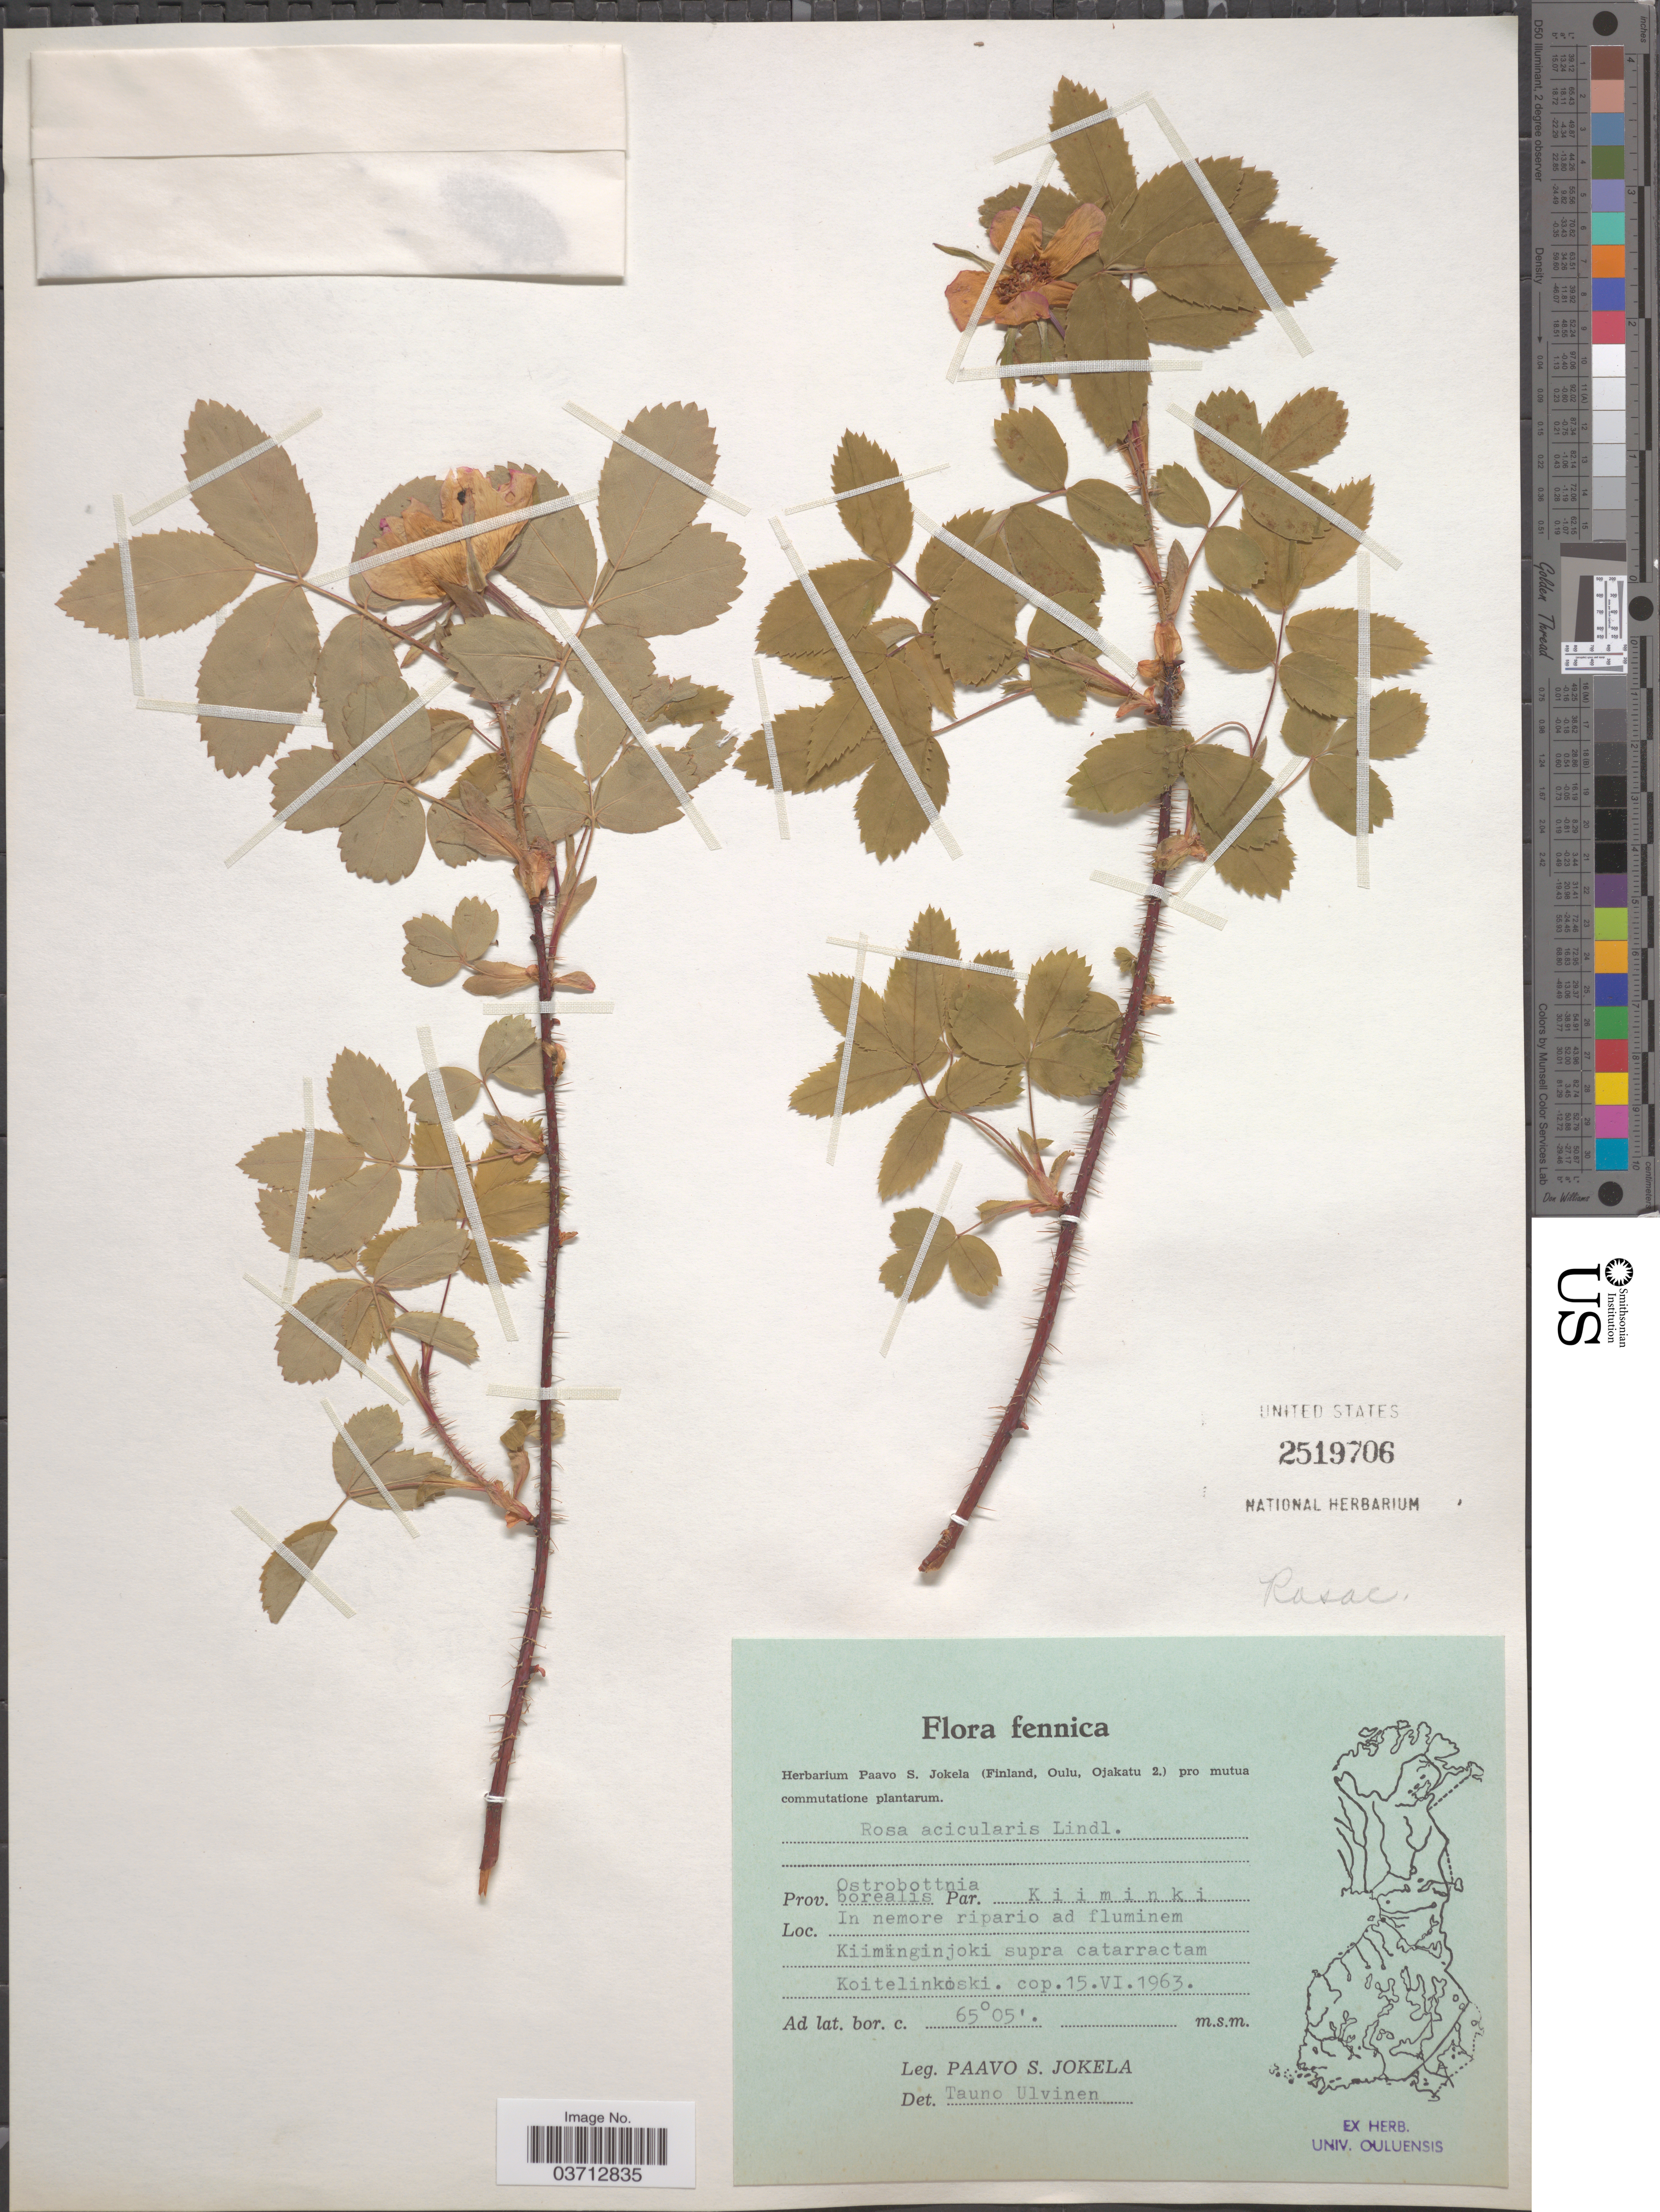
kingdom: Plantae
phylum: Tracheophyta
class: Magnoliopsida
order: Rosales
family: Rosaceae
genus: Rosa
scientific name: Rosa acicularis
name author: Lindl.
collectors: P. Jokela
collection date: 1963-06-15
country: Finland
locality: Fennica. Prov. Ostrobottnia borealis. Par. Kiiminki. In nemore ripario ad fluminem Kiiminginjoki supra catarractam Koitelinkoski.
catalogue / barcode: US 2519706